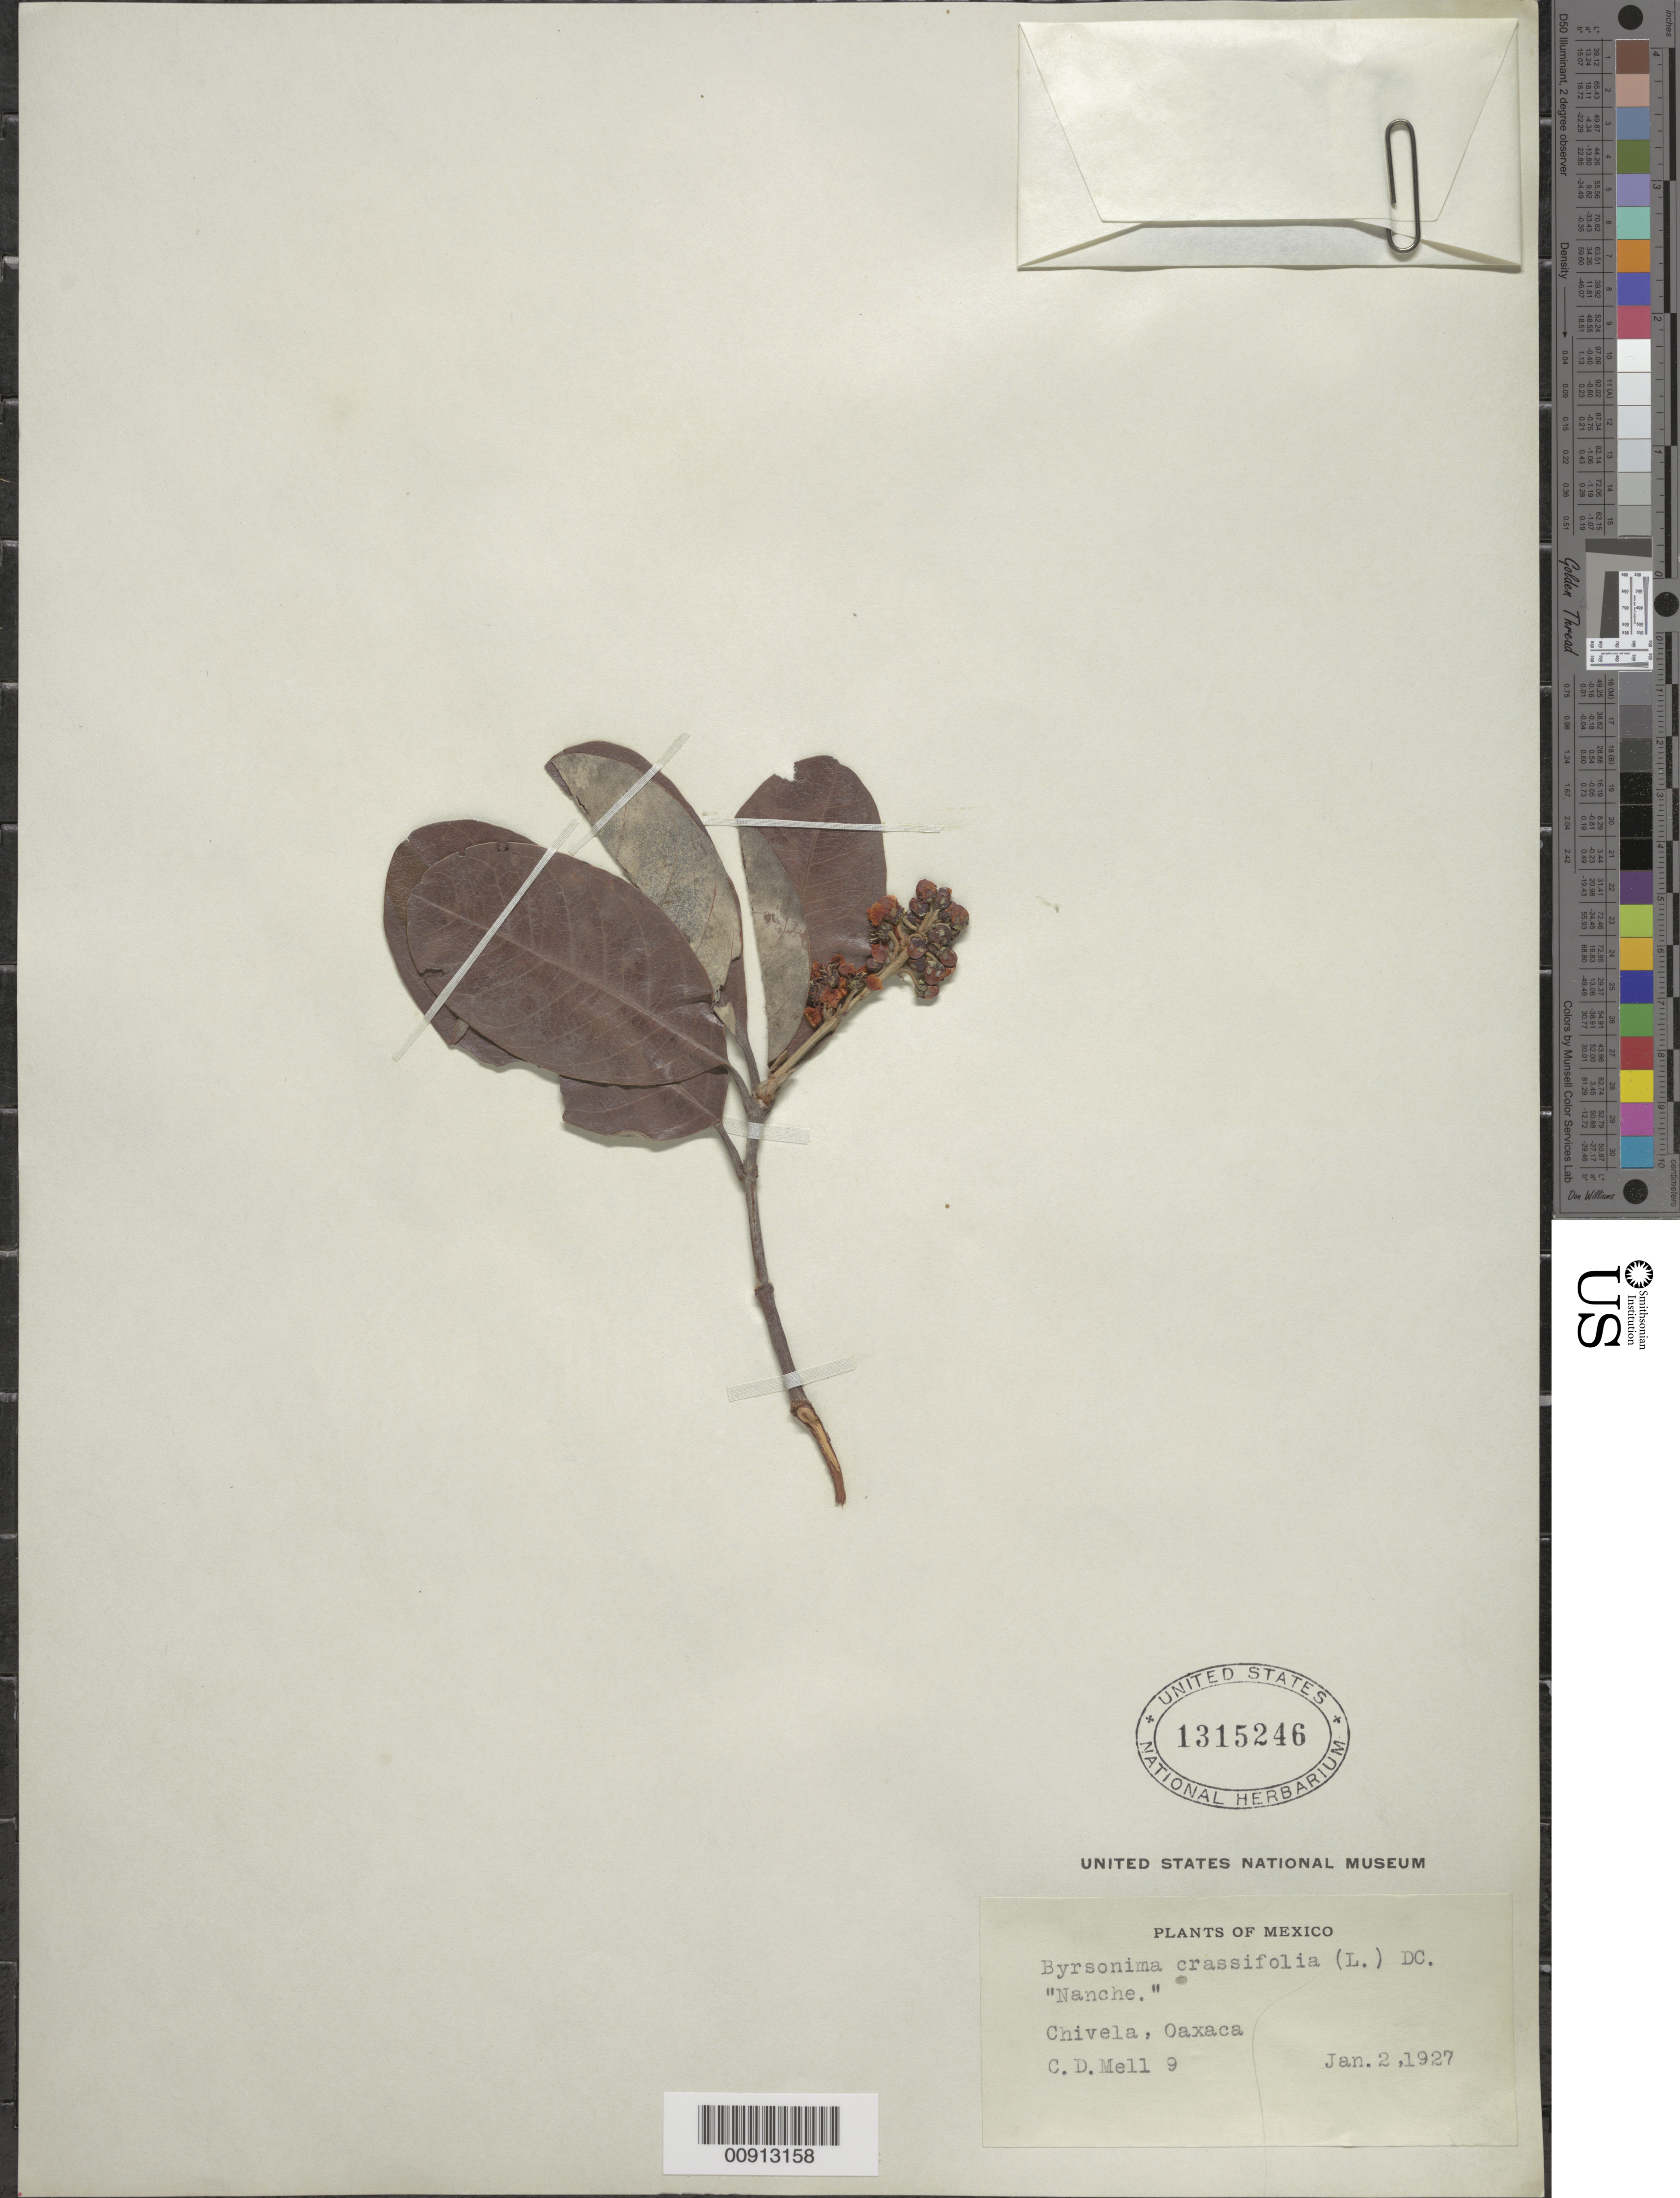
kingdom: Plantae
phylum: Tracheophyta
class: Magnoliopsida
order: Malpighiales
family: Malpighiaceae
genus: Byrsonima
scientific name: Byrsonima crassifolia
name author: (L.) Kunth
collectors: C. D. Mell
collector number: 9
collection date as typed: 02 Jan 1927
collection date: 1927-01-02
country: Mexico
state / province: Oaxaca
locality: Chivela, Oaxaca.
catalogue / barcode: US 1315246